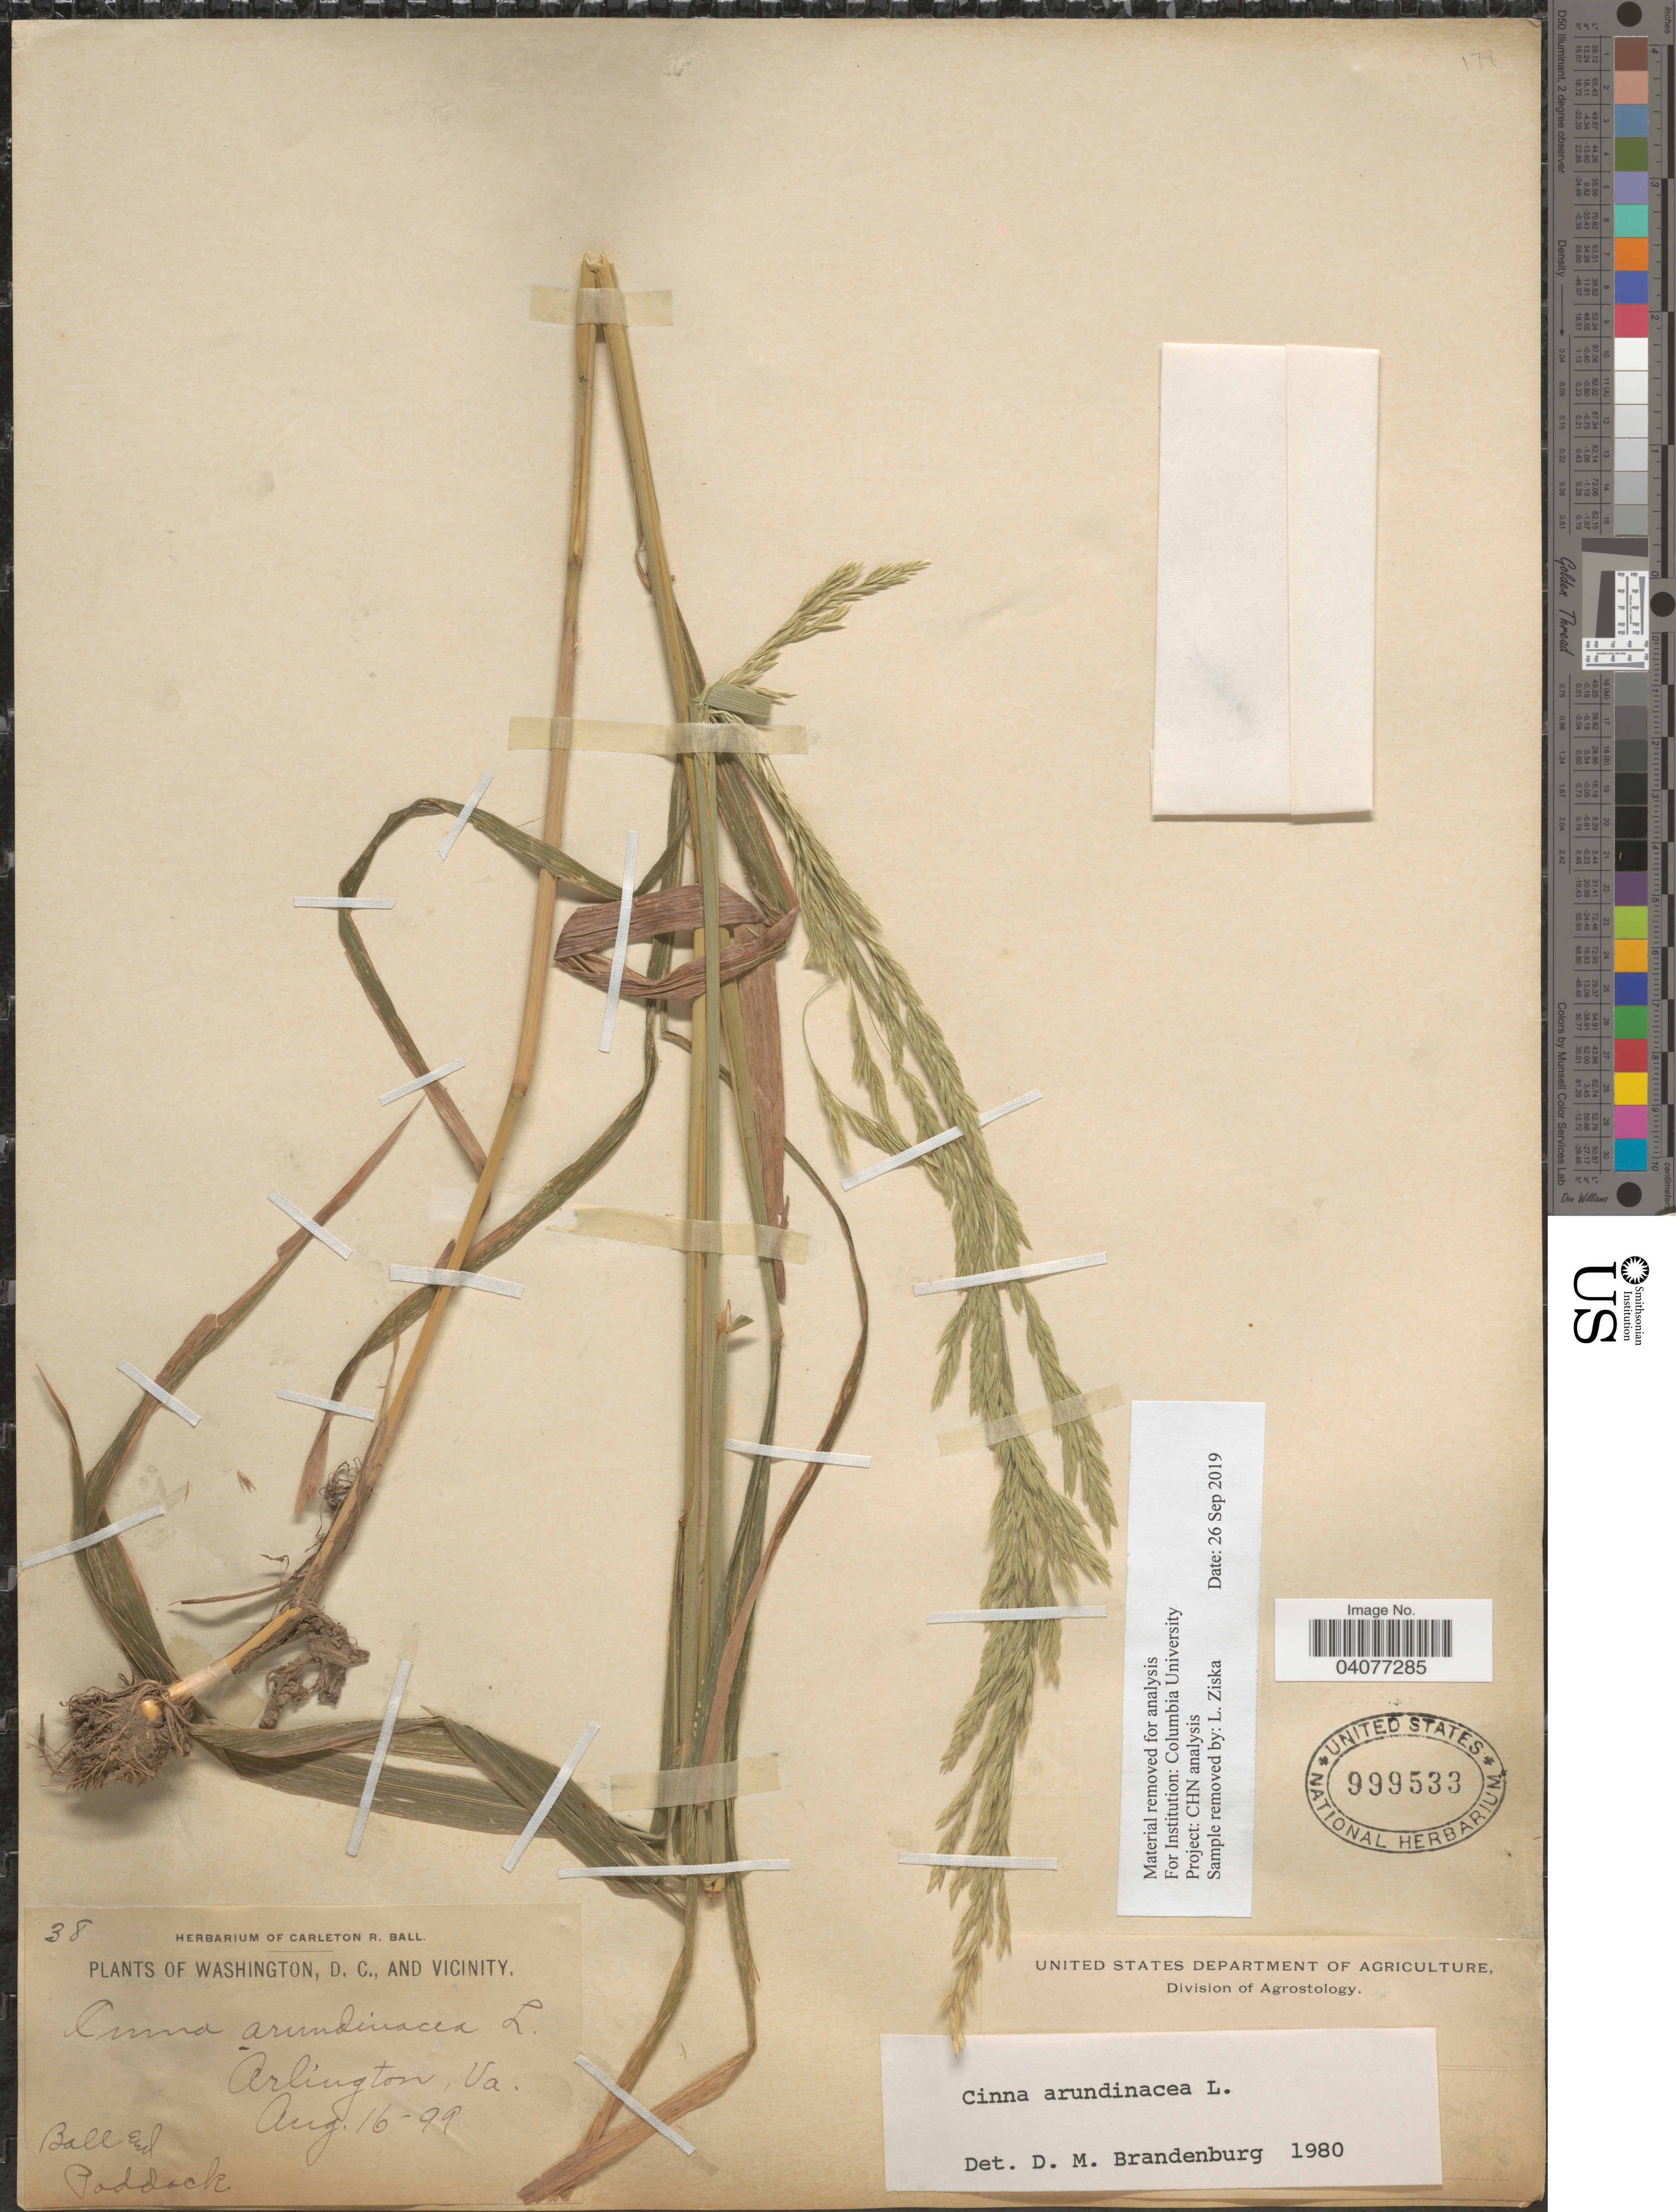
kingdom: Plantae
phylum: Tracheophyta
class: Liliopsida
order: Poales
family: Poaceae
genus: Cinna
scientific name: Cinna arundinacea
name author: L.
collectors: C. R. Ball & A. Poddack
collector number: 38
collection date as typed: Transcribed d/m/y: 16/8/99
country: United States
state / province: Virginia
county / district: Arlington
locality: Washington, D.C., and Vicinity. [unsure placement] Arlington.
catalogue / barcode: US 999533